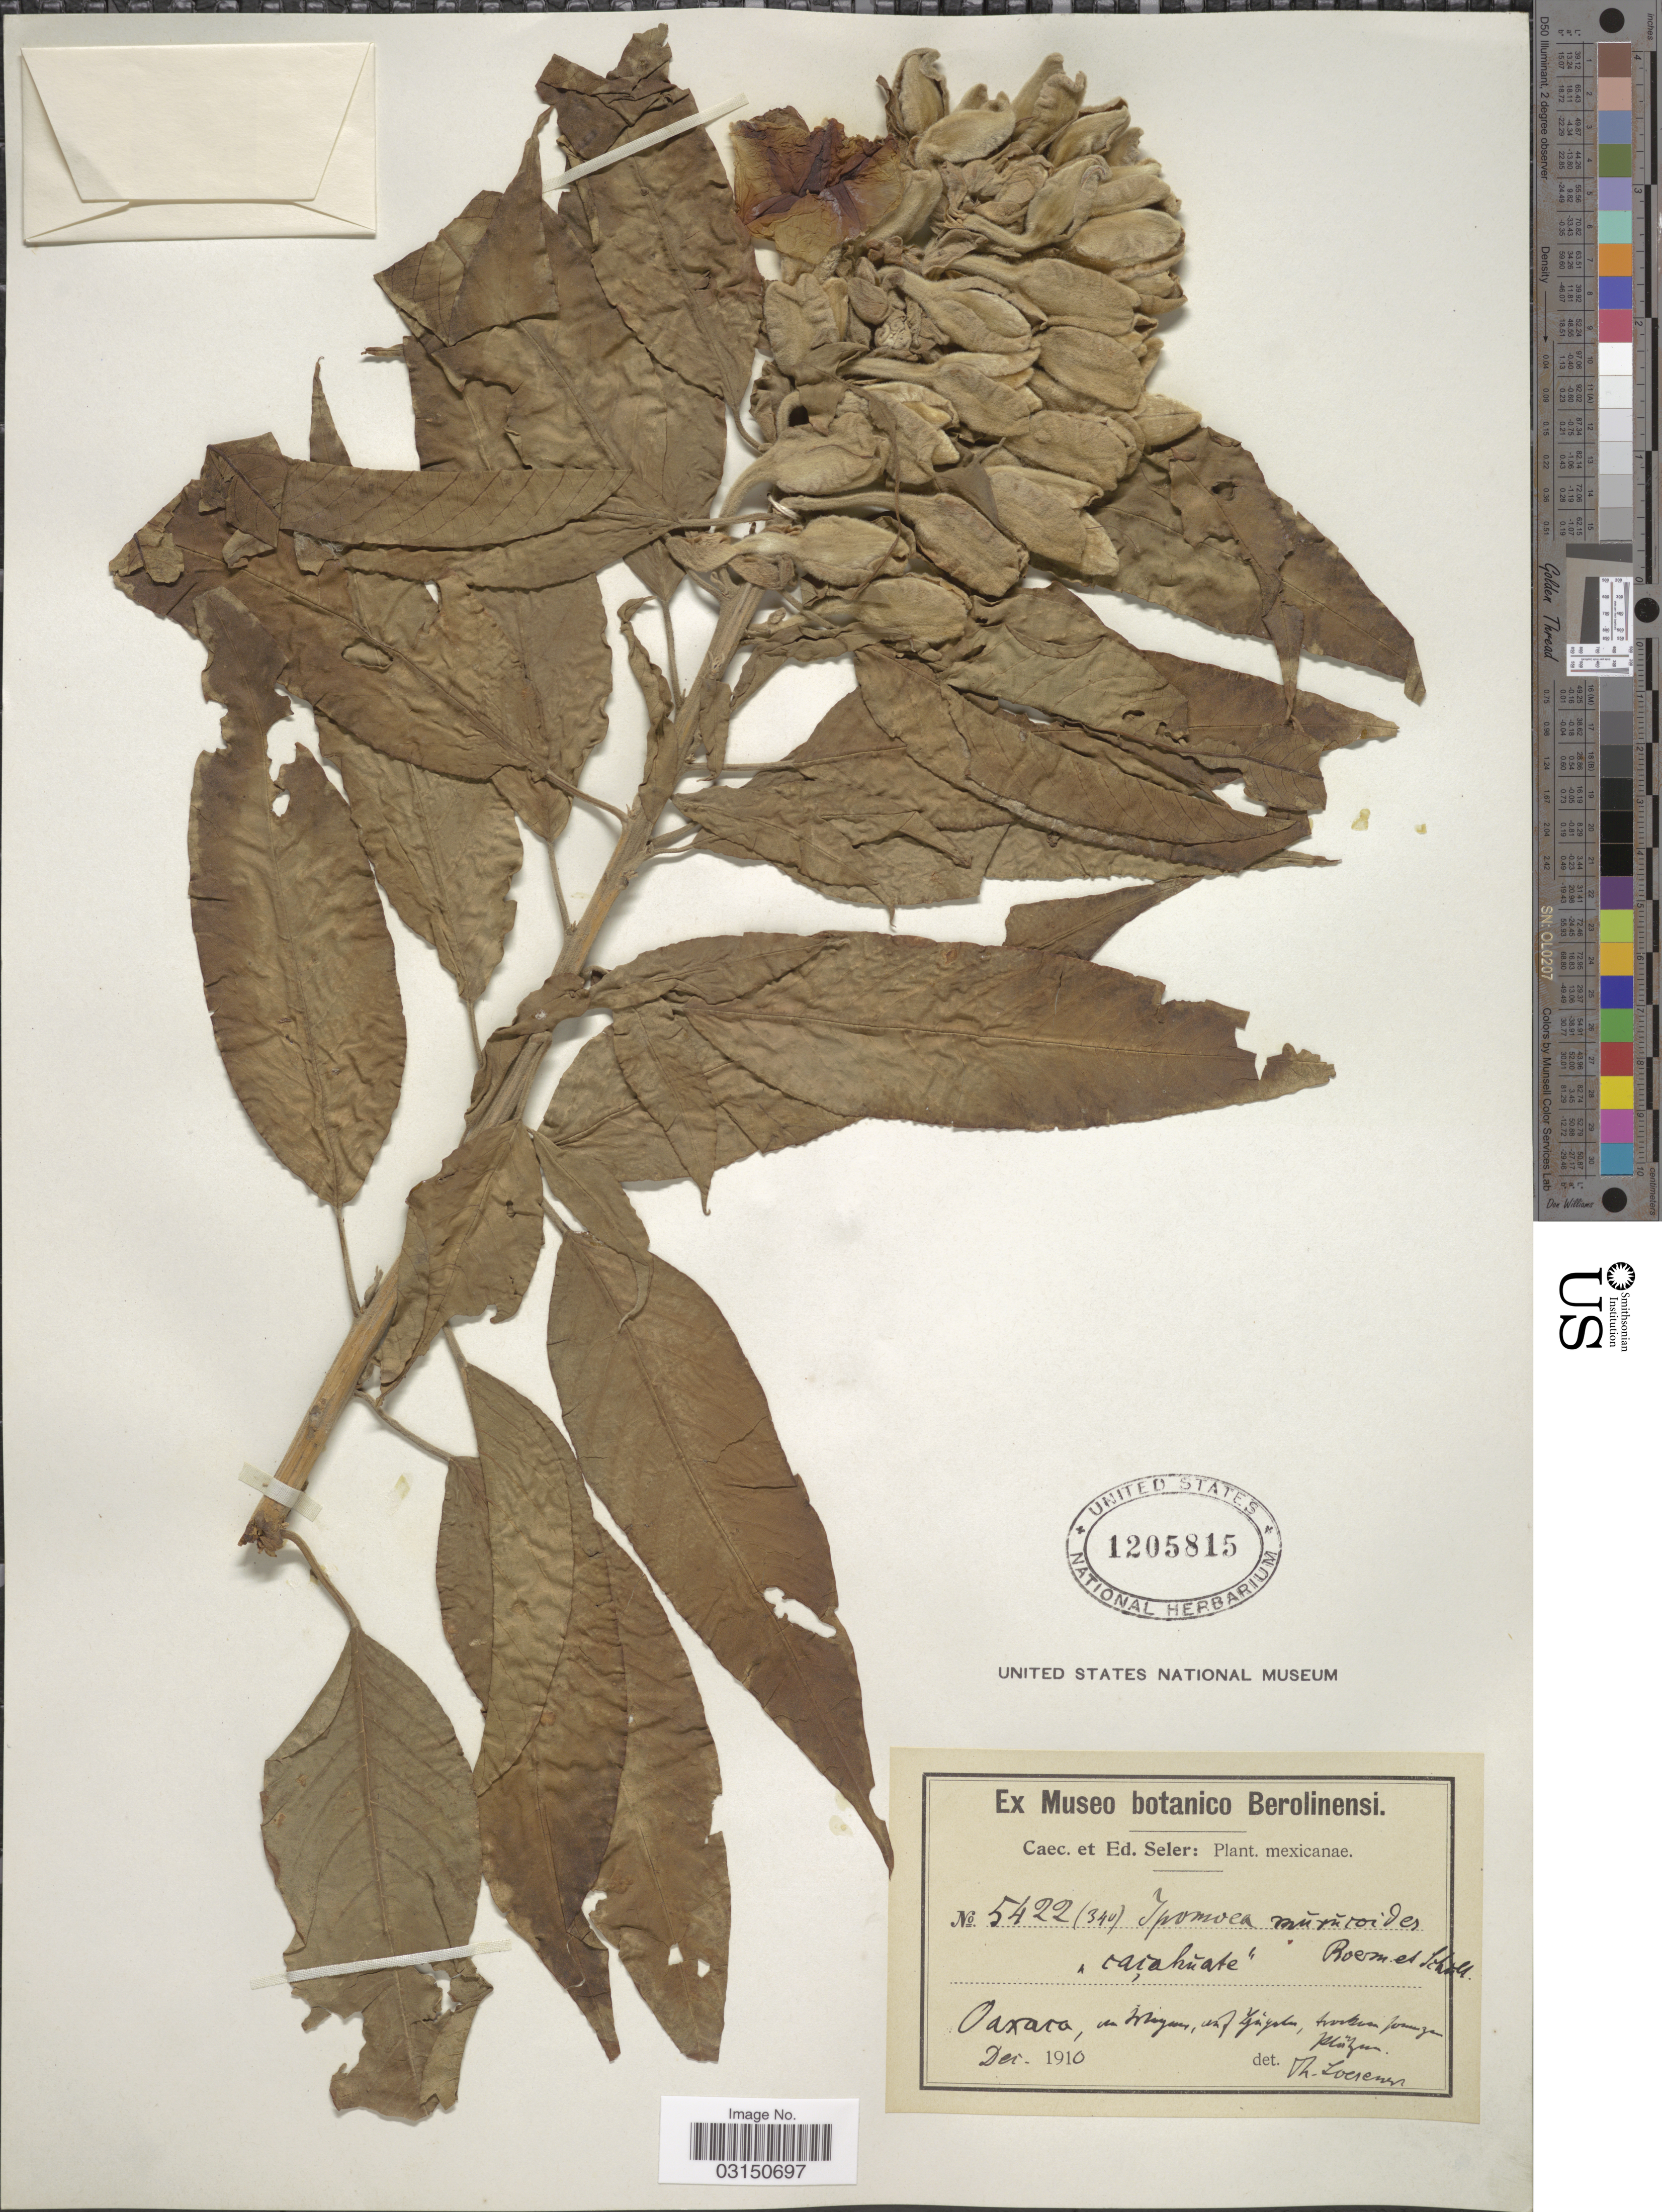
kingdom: Plantae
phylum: Tracheophyta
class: Magnoliopsida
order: Solanales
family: Convolvulaceae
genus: Ipomoea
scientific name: Ipomoea murucoides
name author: Roem. & Schult.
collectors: ex Caec. et Ed Seler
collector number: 5422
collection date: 1910-12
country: Mexico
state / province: Oaxaca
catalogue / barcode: US 1205815